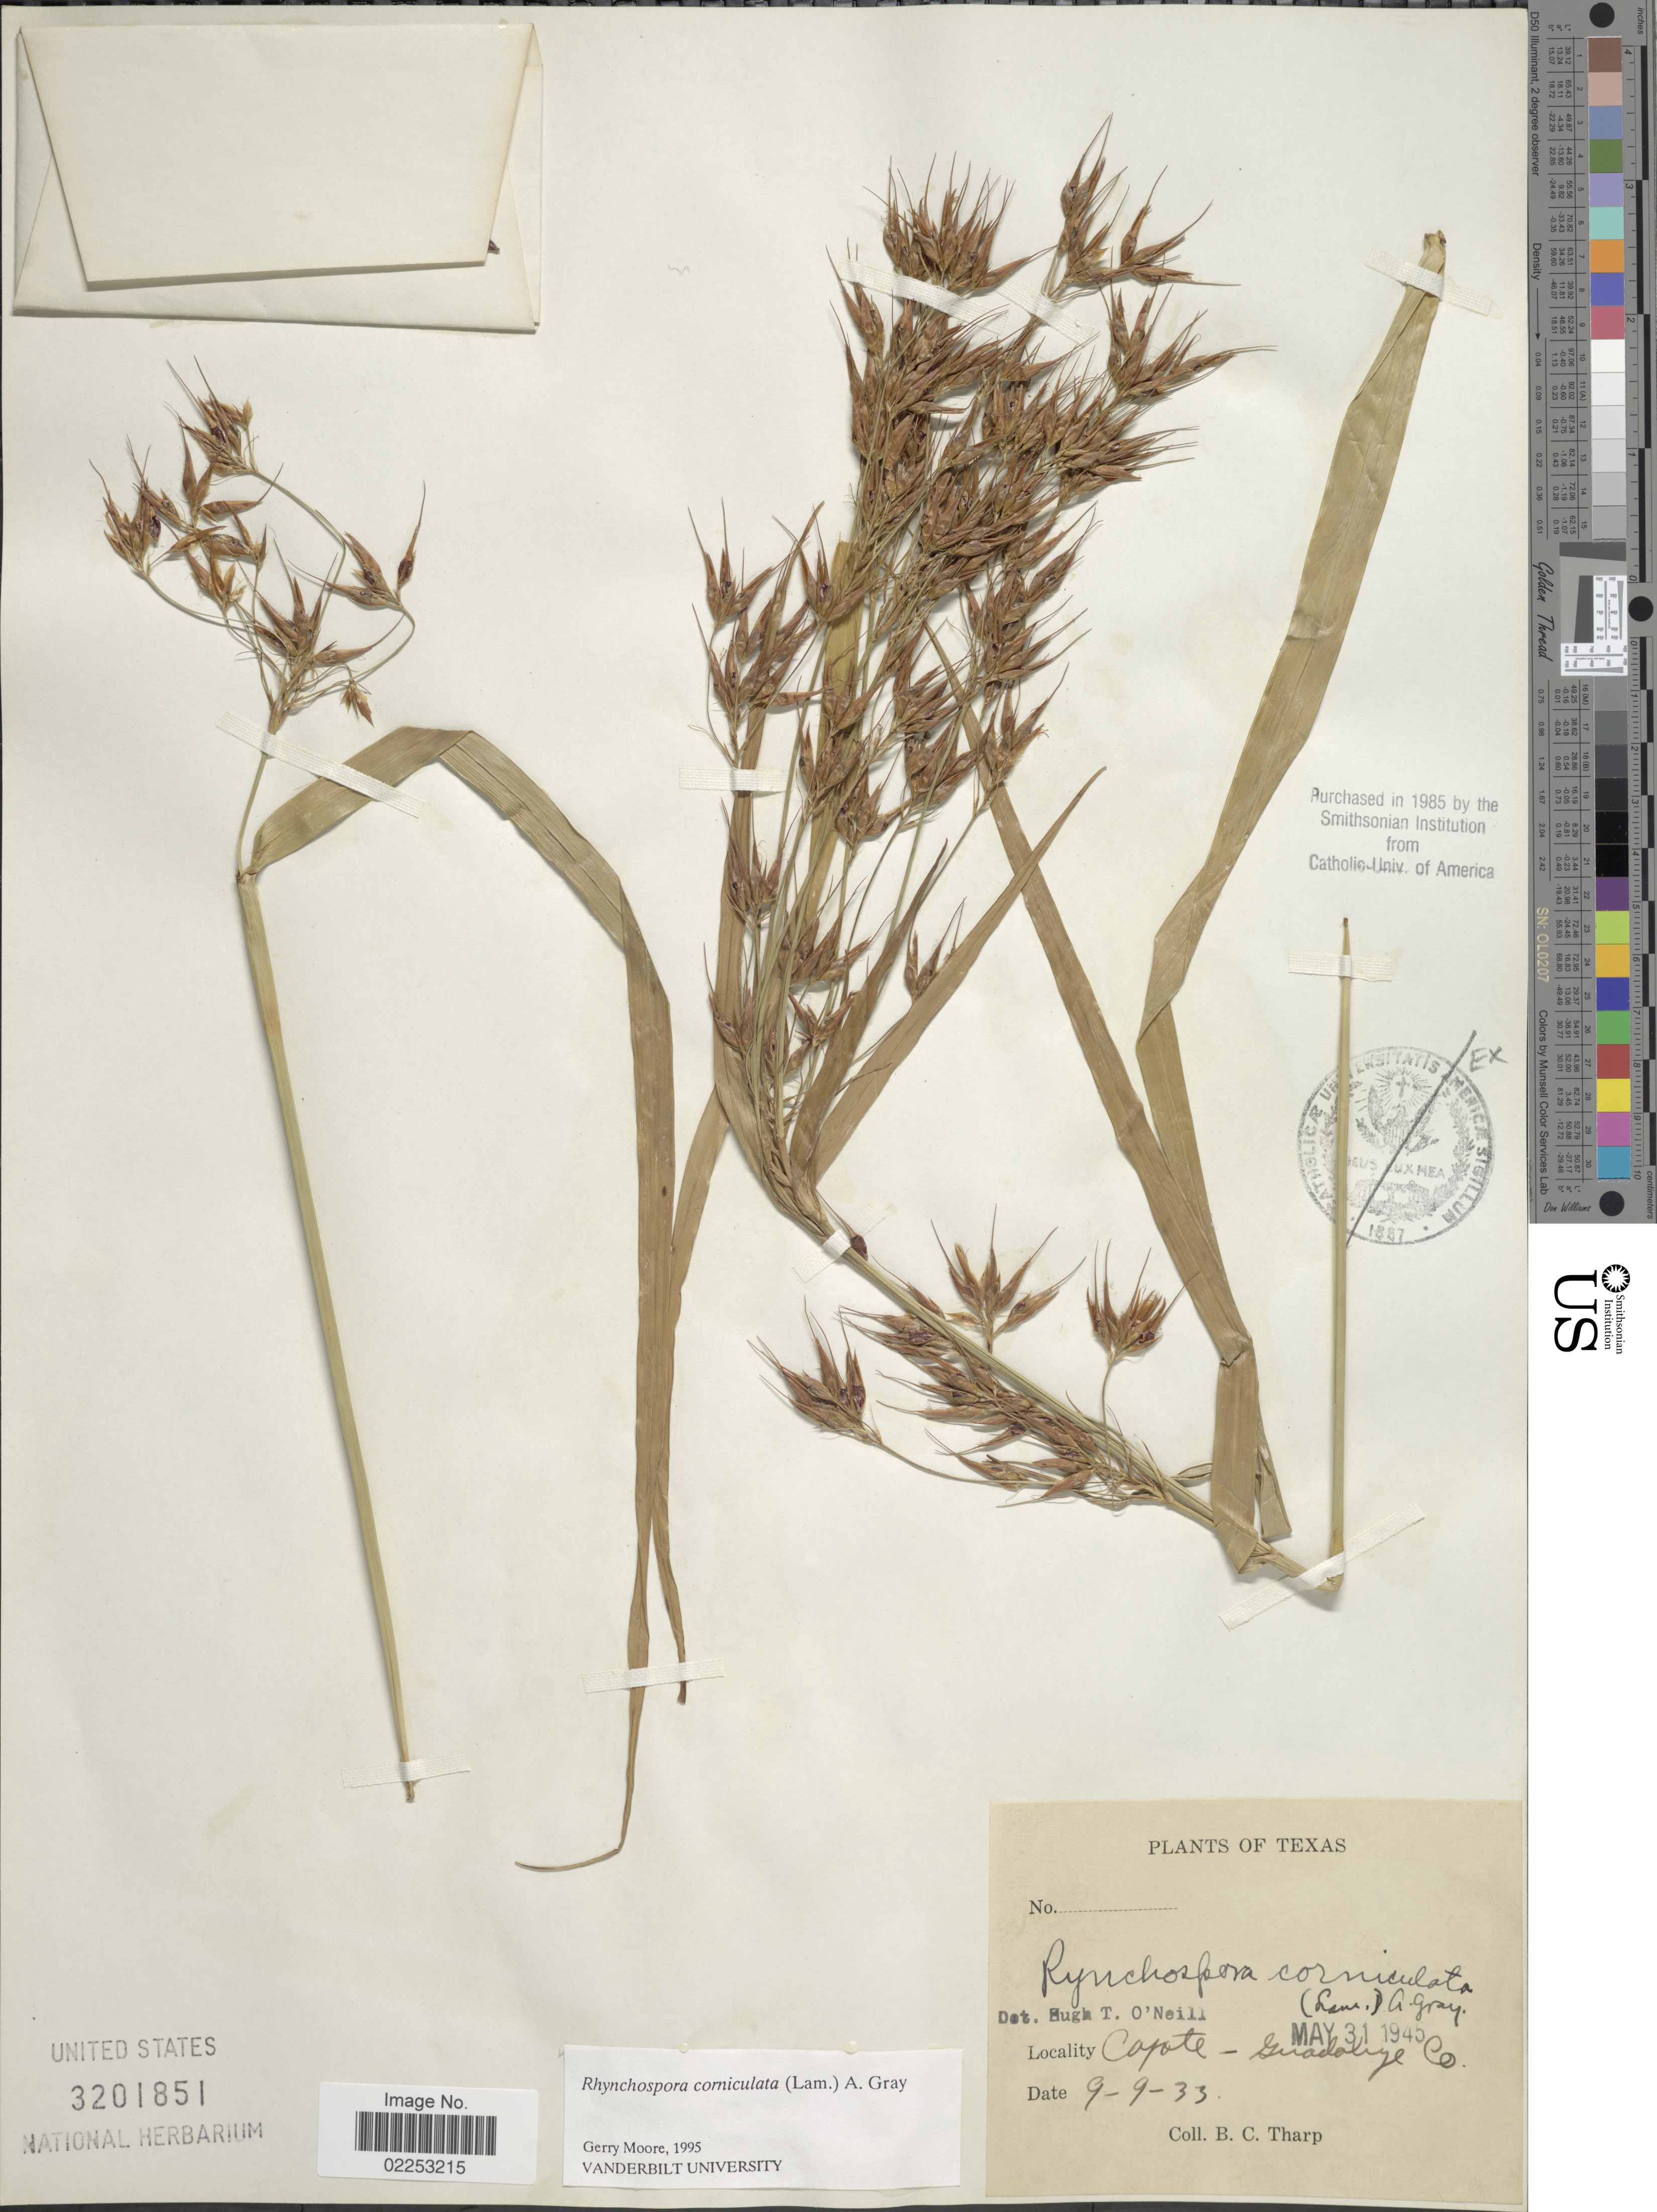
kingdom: Plantae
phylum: Tracheophyta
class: Liliopsida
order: Poales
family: Cyperaceae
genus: Rhynchospora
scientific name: Rhynchospora corniculata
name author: (Lam.) A. Gray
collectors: B. C. Tharp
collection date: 1933-09-09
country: United States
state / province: Texas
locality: Capote - Guadalupe Co.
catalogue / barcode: US 3201851